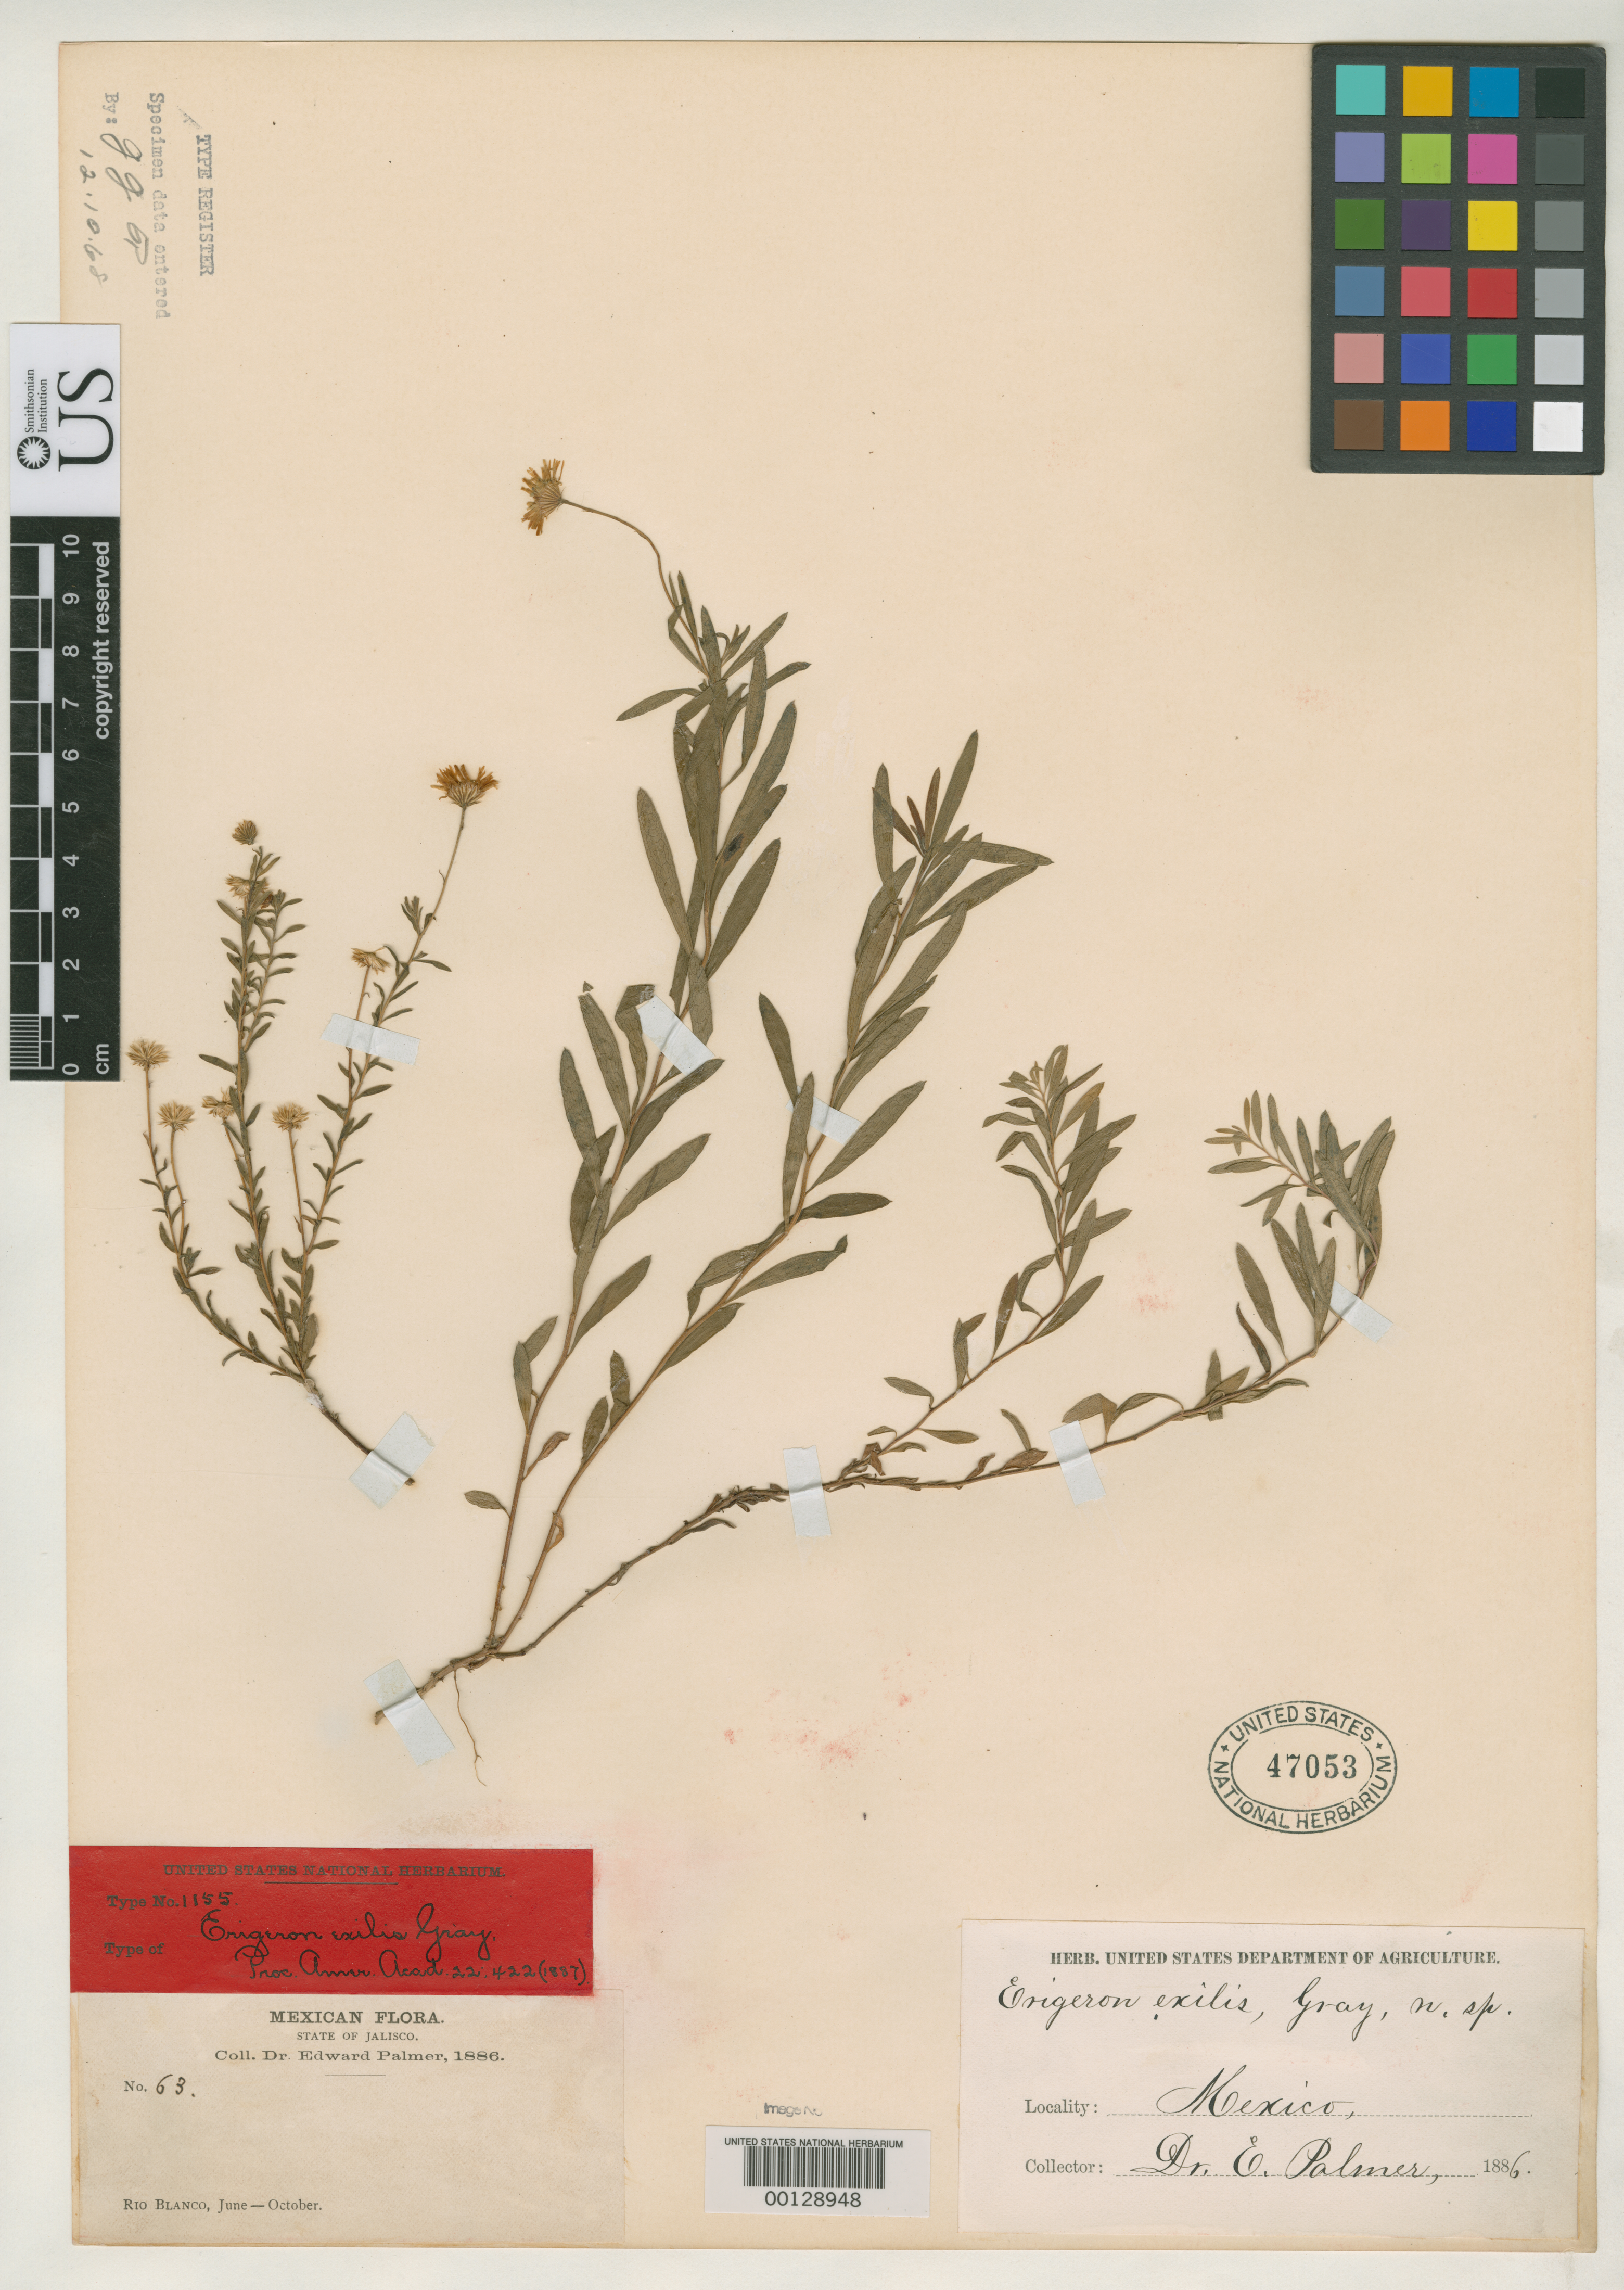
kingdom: Plantae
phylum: Tracheophyta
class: Magnoliopsida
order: Asterales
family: Asteraceae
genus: Erigeron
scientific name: Erigeron exilis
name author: A. Gray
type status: Isotype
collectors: E. Palmer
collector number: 63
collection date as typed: Jun 1886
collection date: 1886-06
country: Mexico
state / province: Jalisco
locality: Rio Blanco.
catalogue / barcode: US 47053